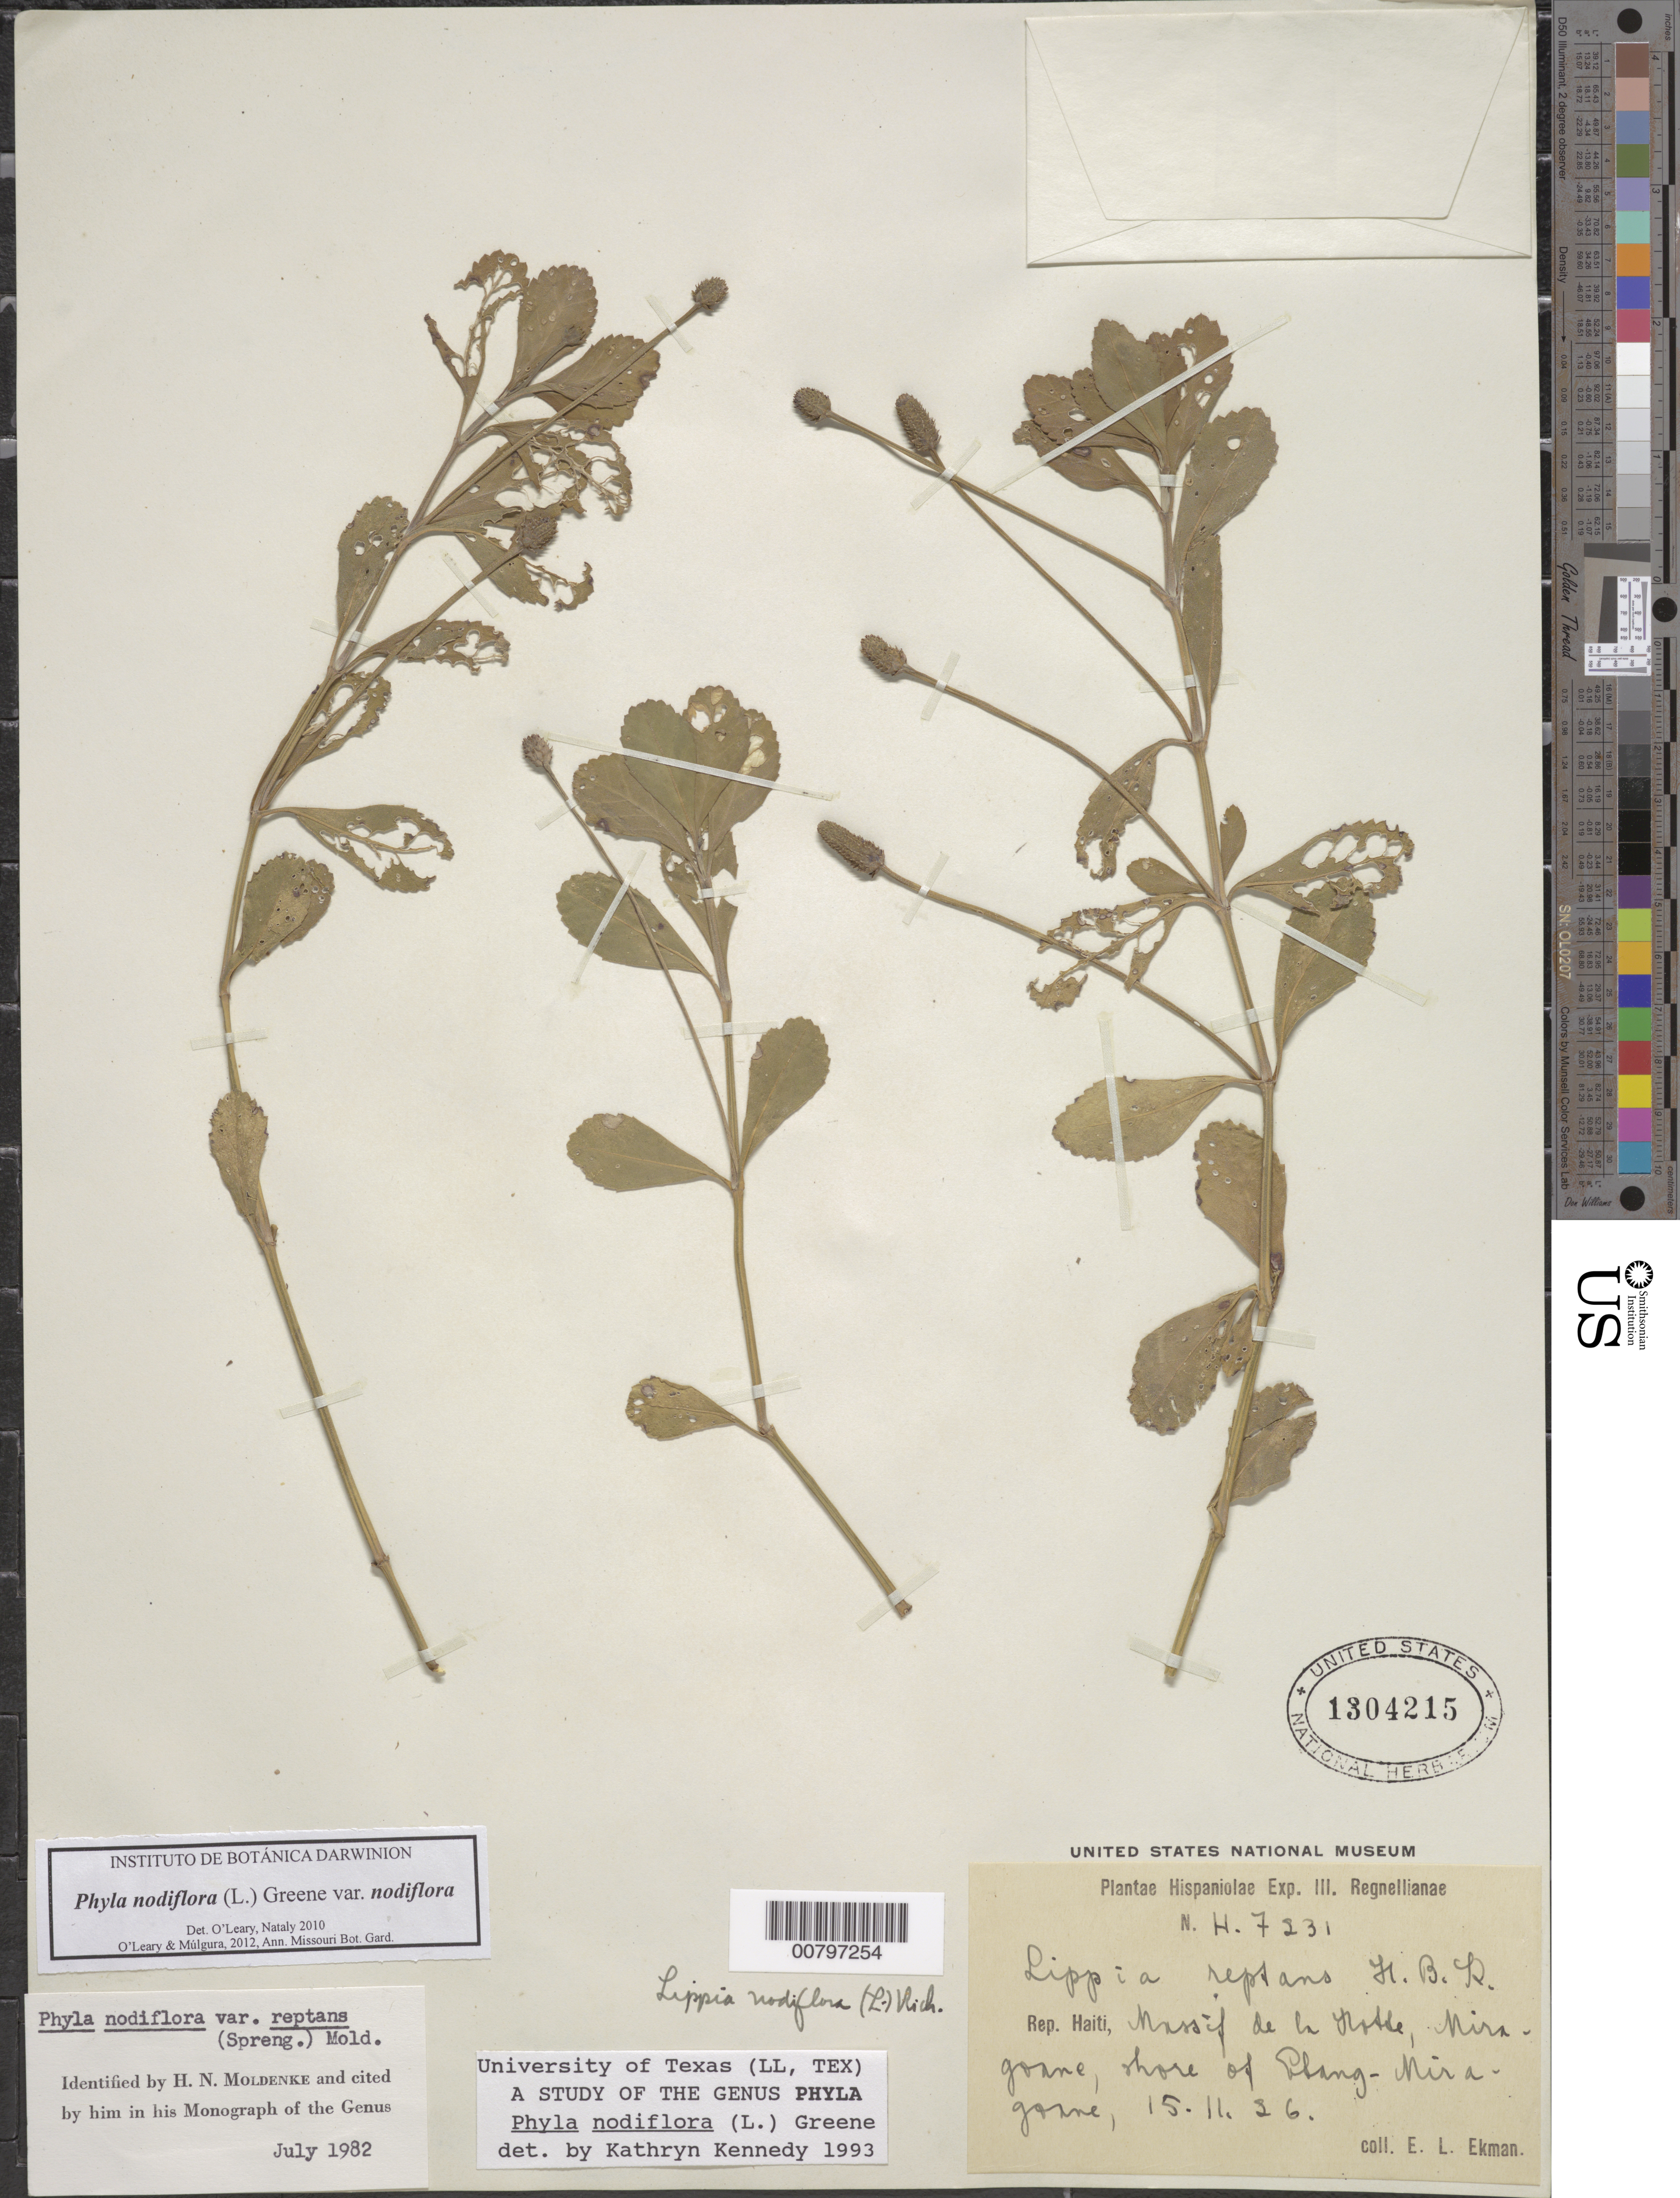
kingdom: Plantae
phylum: Tracheophyta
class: Magnoliopsida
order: Lamiales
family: Verbenaceae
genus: Phyla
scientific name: Phyla nodiflora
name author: (L.) Greene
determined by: Kennedy, K.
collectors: E. L. Ekman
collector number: H 7231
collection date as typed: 15 Nov 1926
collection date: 1926-11-15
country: Haiti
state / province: Grand'Anse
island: Hispaniola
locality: Massif de la Hotte, Miragoane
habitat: Seashore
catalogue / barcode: US 1304215